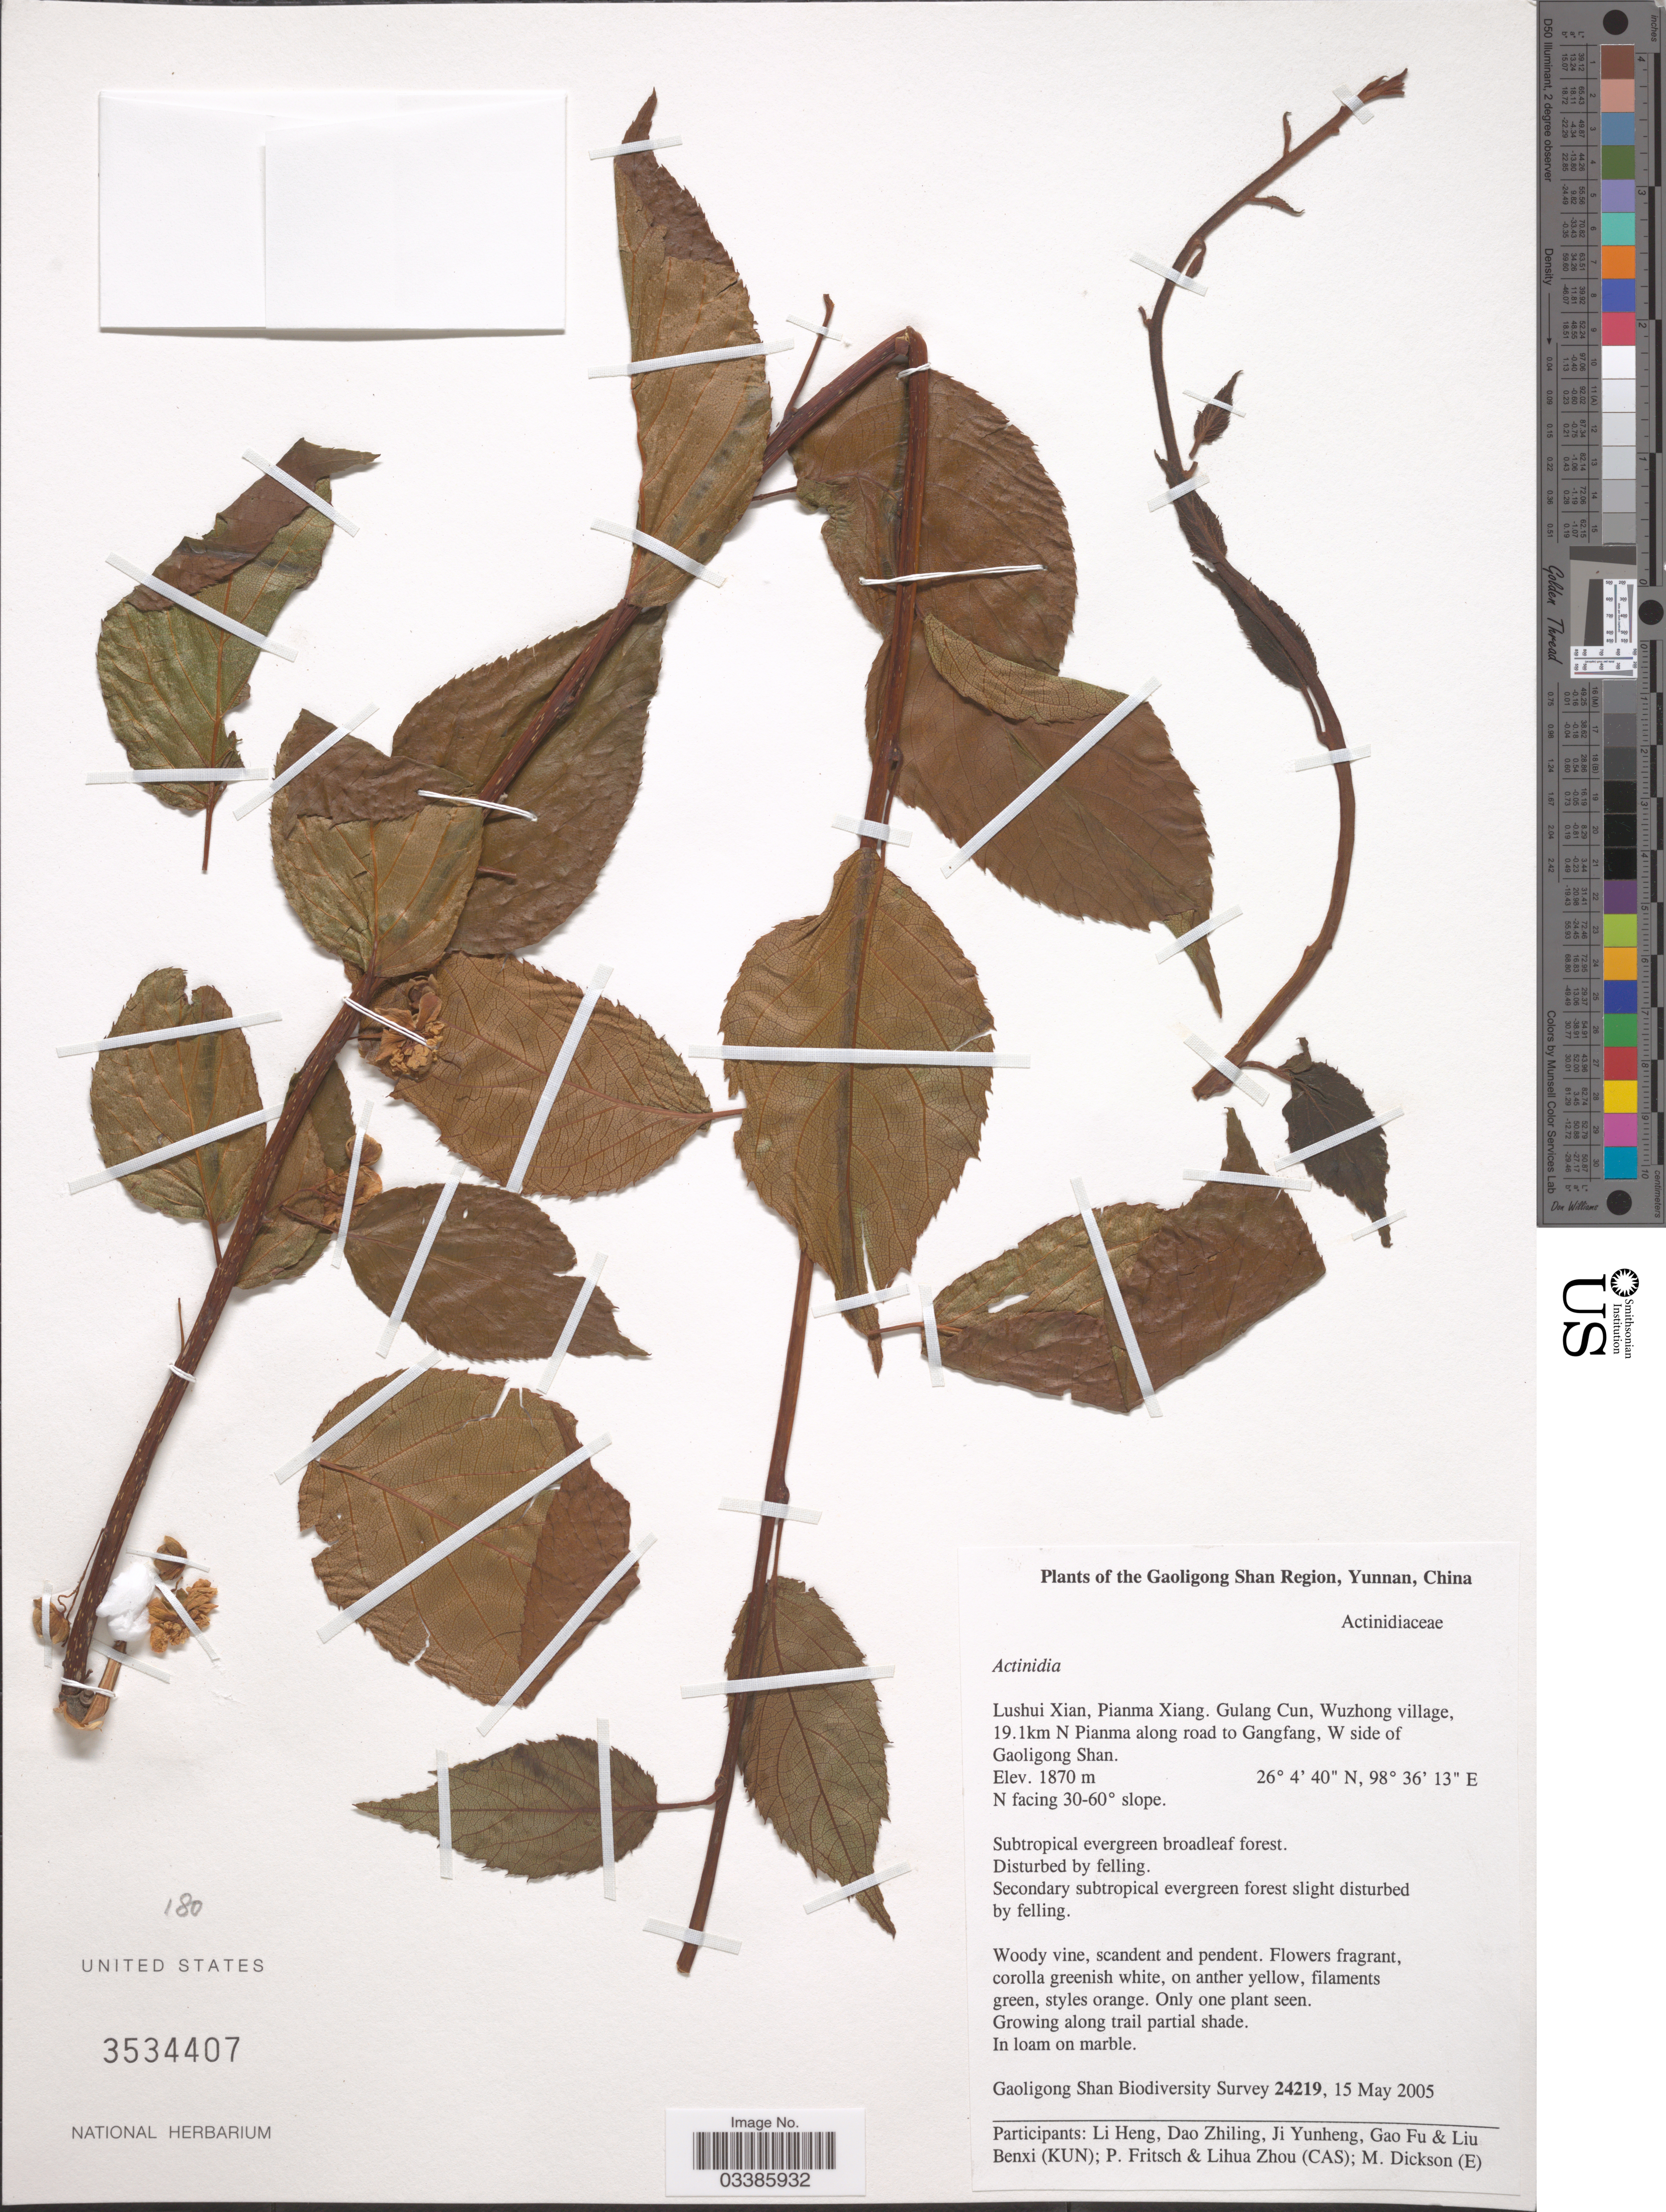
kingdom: Plantae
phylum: Tracheophyta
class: Magnoliopsida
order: Ericales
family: Actinidiaceae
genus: Actinidia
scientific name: Actinidia sp.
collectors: Gaoligong Shan Biodiversity Survey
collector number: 24219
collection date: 2005-05-15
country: China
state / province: Yunnan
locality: The Gaoligong Shan Region. Lushui Xian, Pianma Xiang. Gulang Cun, Wuzhong village, 19.1km N Pianma along road to Gangfang, W side of Gaoligong Shan.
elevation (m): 1870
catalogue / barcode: US 3534407